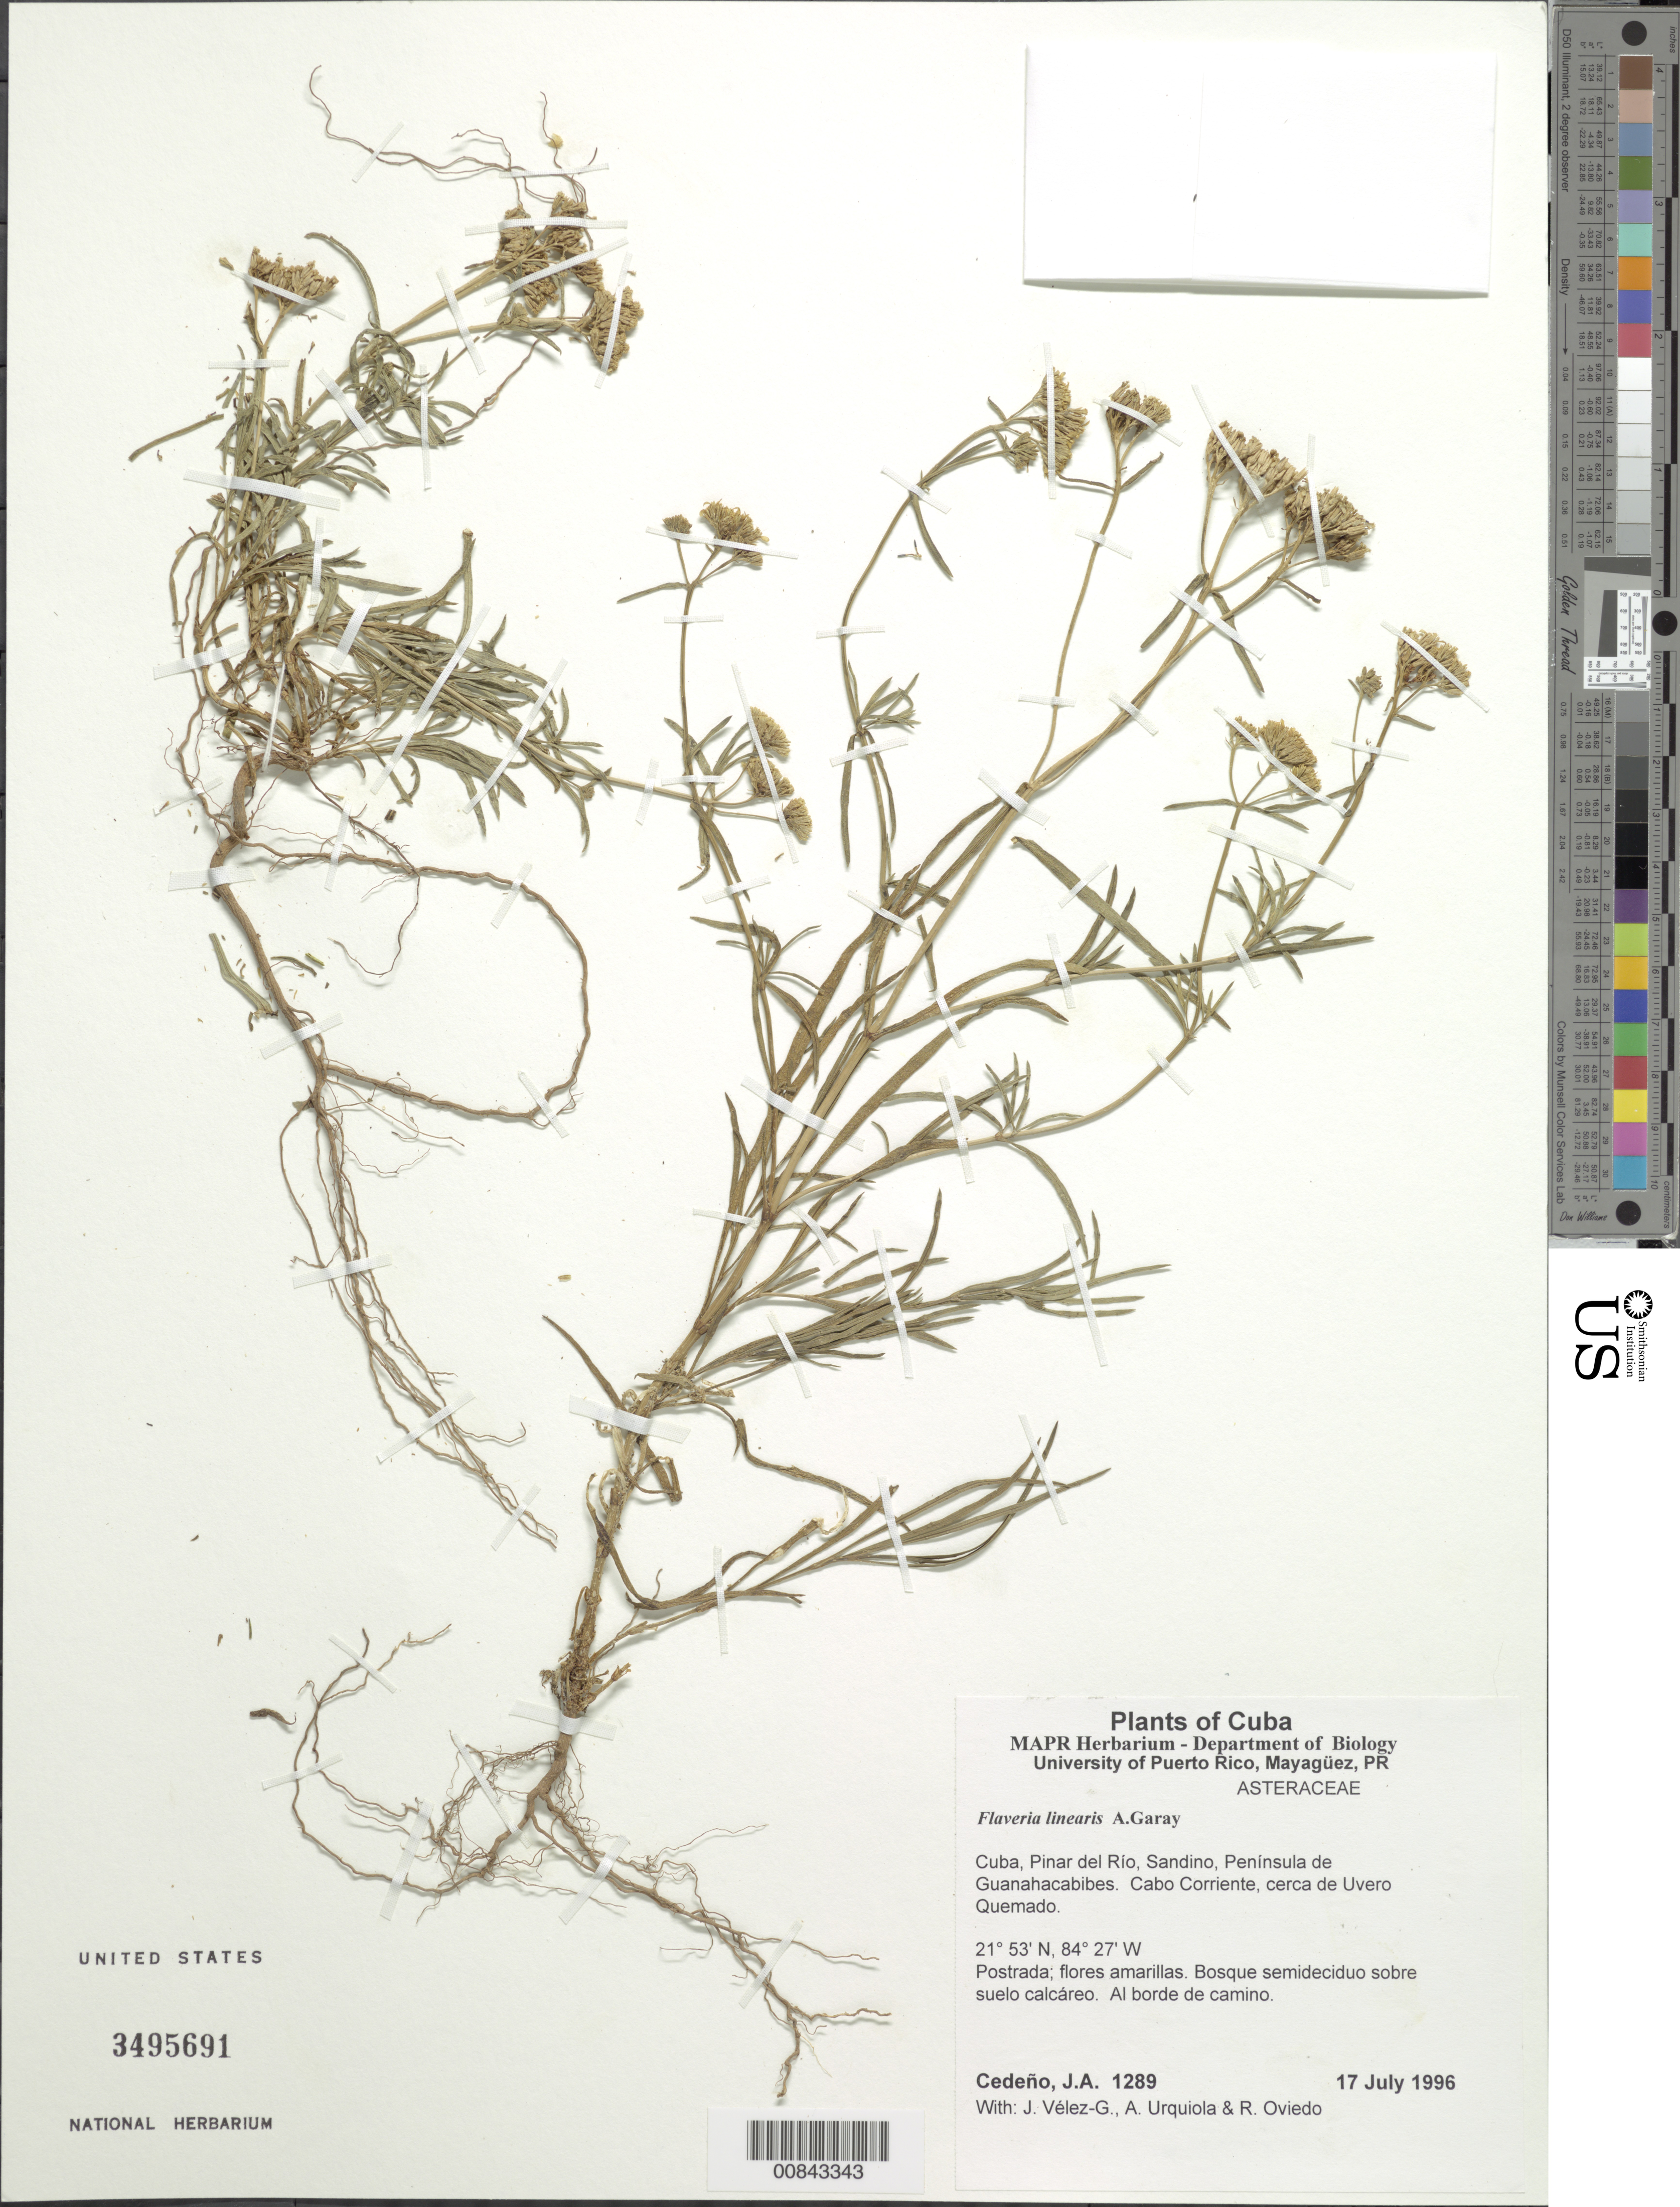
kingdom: Plantae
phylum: Tracheophyta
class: Magnoliopsida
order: Asterales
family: Asteraceae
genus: Flaveria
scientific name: Flaveria linearis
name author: Lag.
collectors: J. A. Cedeno, J. Vélez-Gavilán, A. Urquiola & R. Oviedo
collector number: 1289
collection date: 1996-07-17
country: Cuba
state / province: Pinar del Río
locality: Sandino, peninsula de Guanahacabibes. Cabo Corriente, cerca de Uvero Quemado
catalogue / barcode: US 3495691